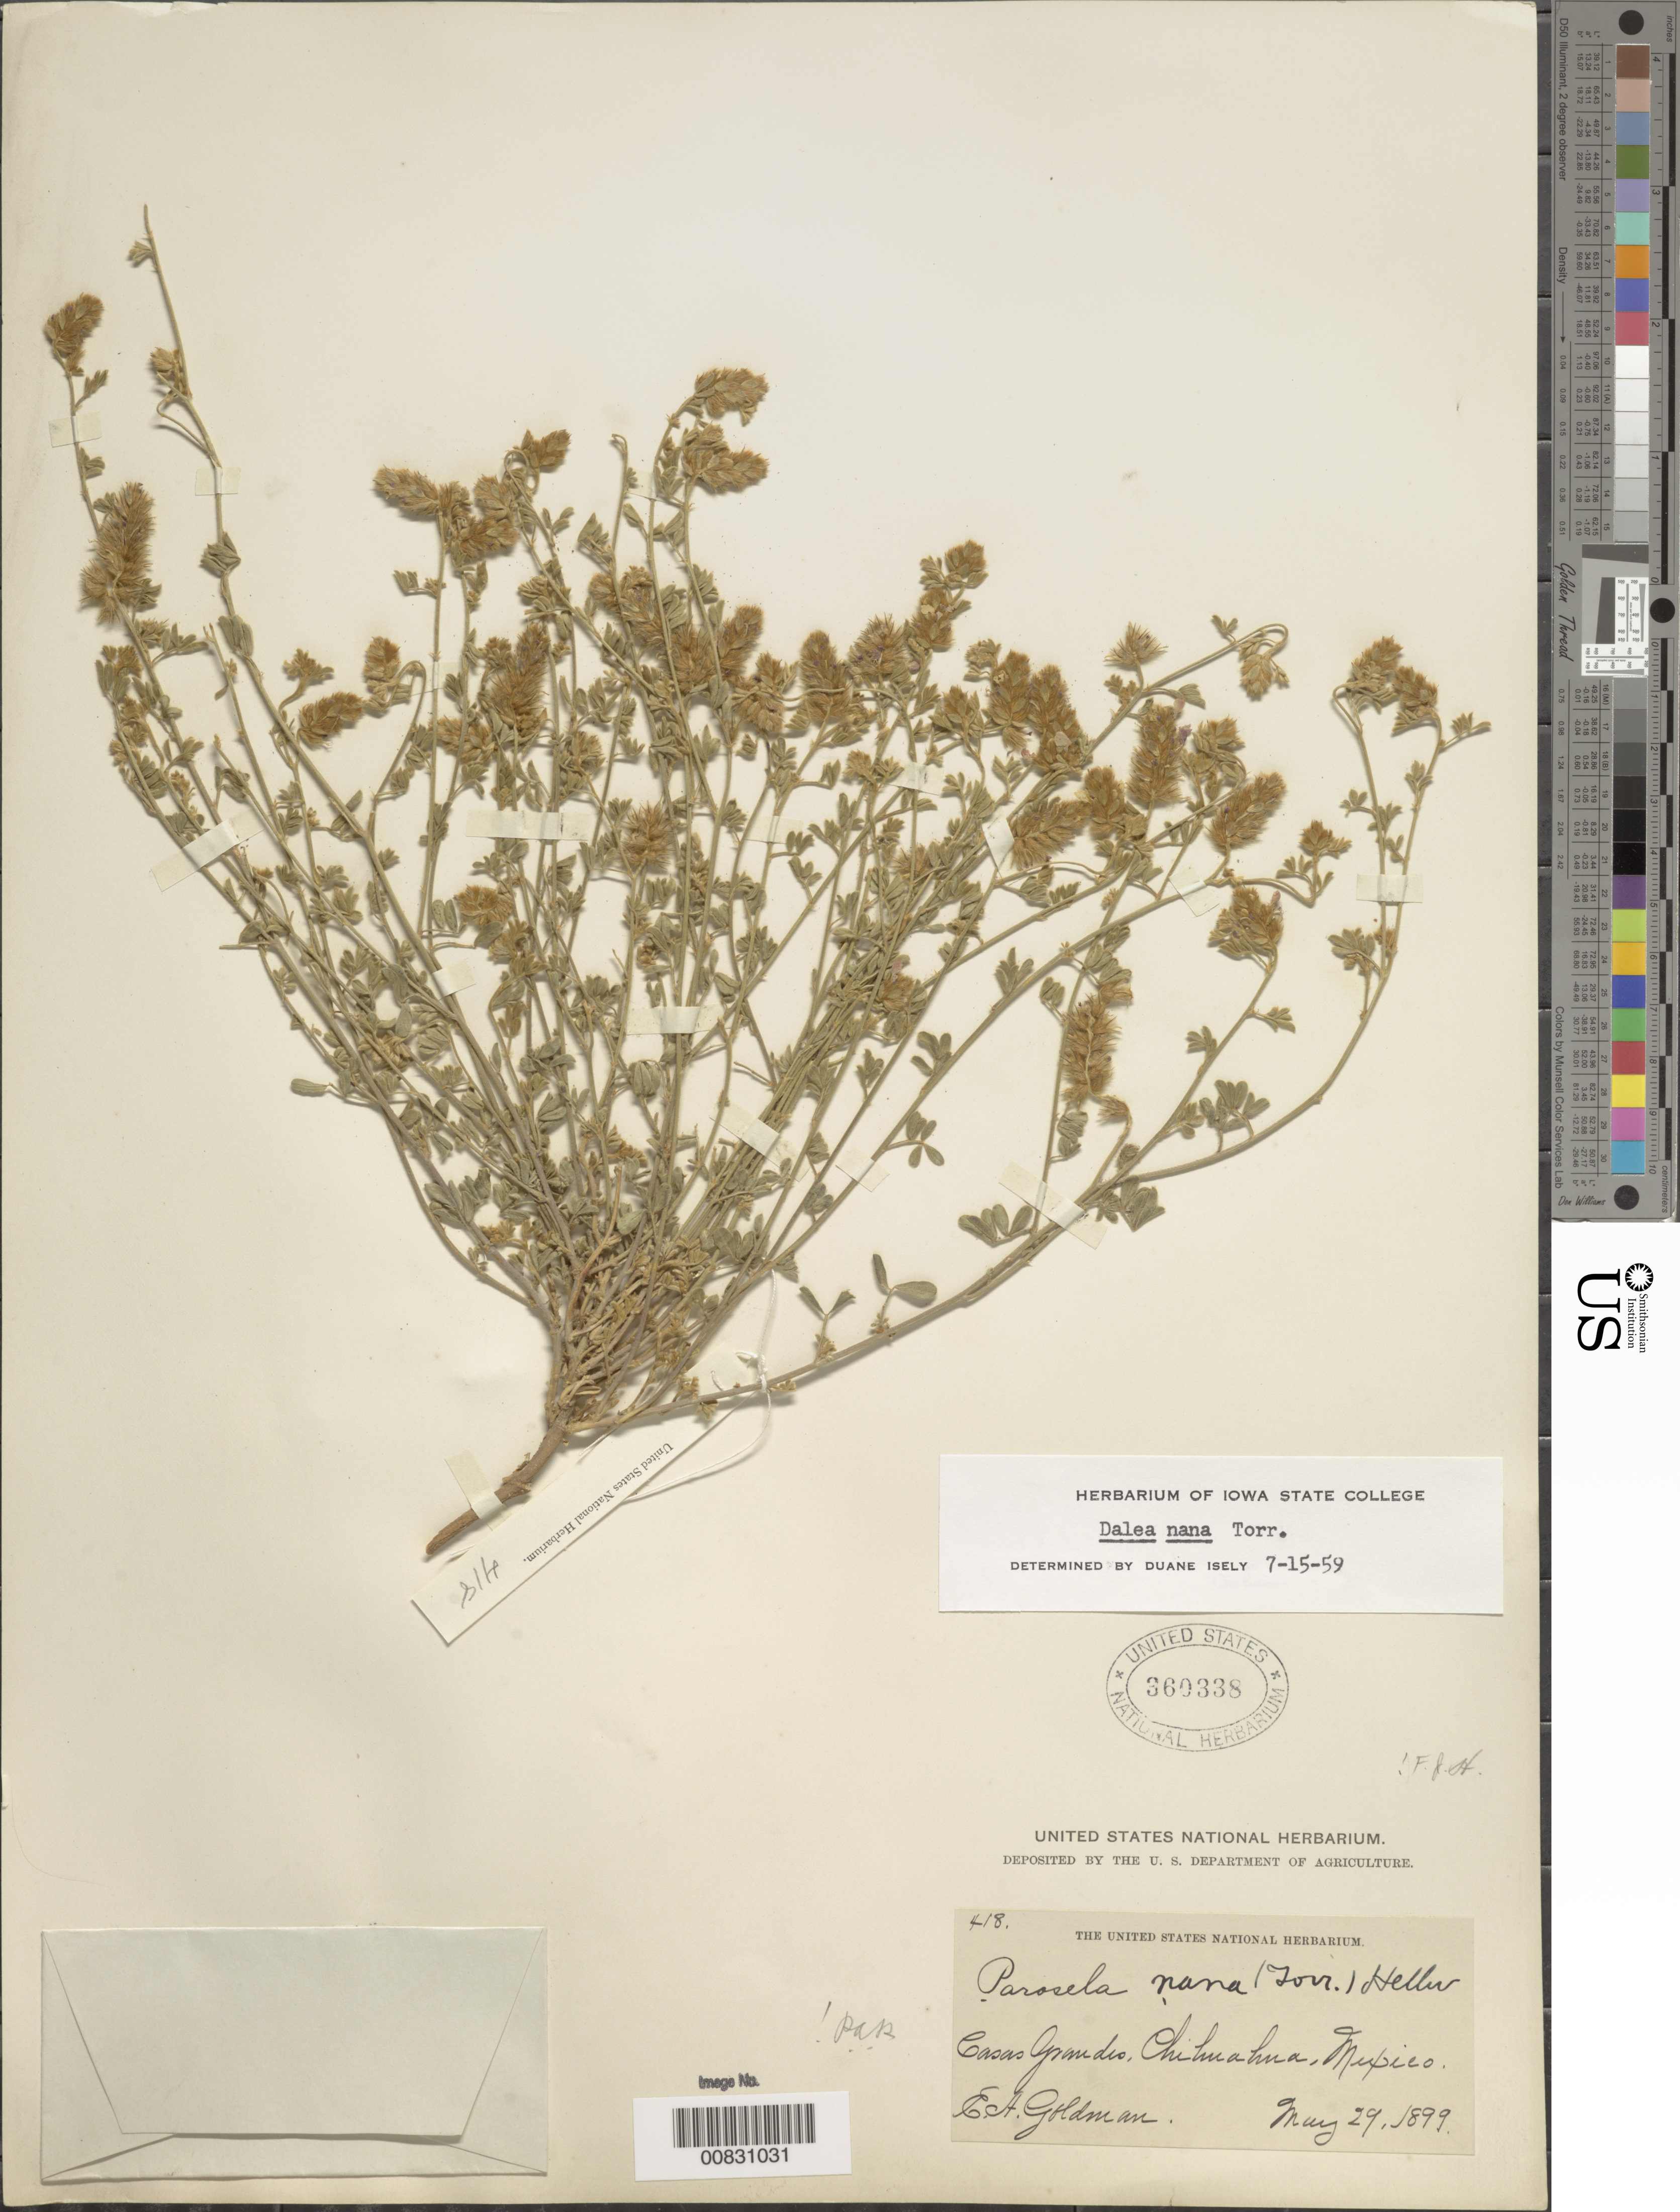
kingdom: Plantae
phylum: Tracheophyta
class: Magnoliopsida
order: Fabales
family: Fabaceae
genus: Dalea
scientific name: Dalea nana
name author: Torr. & A. Gray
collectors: E. A. Goldman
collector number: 418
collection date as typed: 29 May 1899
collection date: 1899-05-29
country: Mexico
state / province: Chihuahua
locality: Casas Grandes, Chihuahua.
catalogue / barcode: US 360338